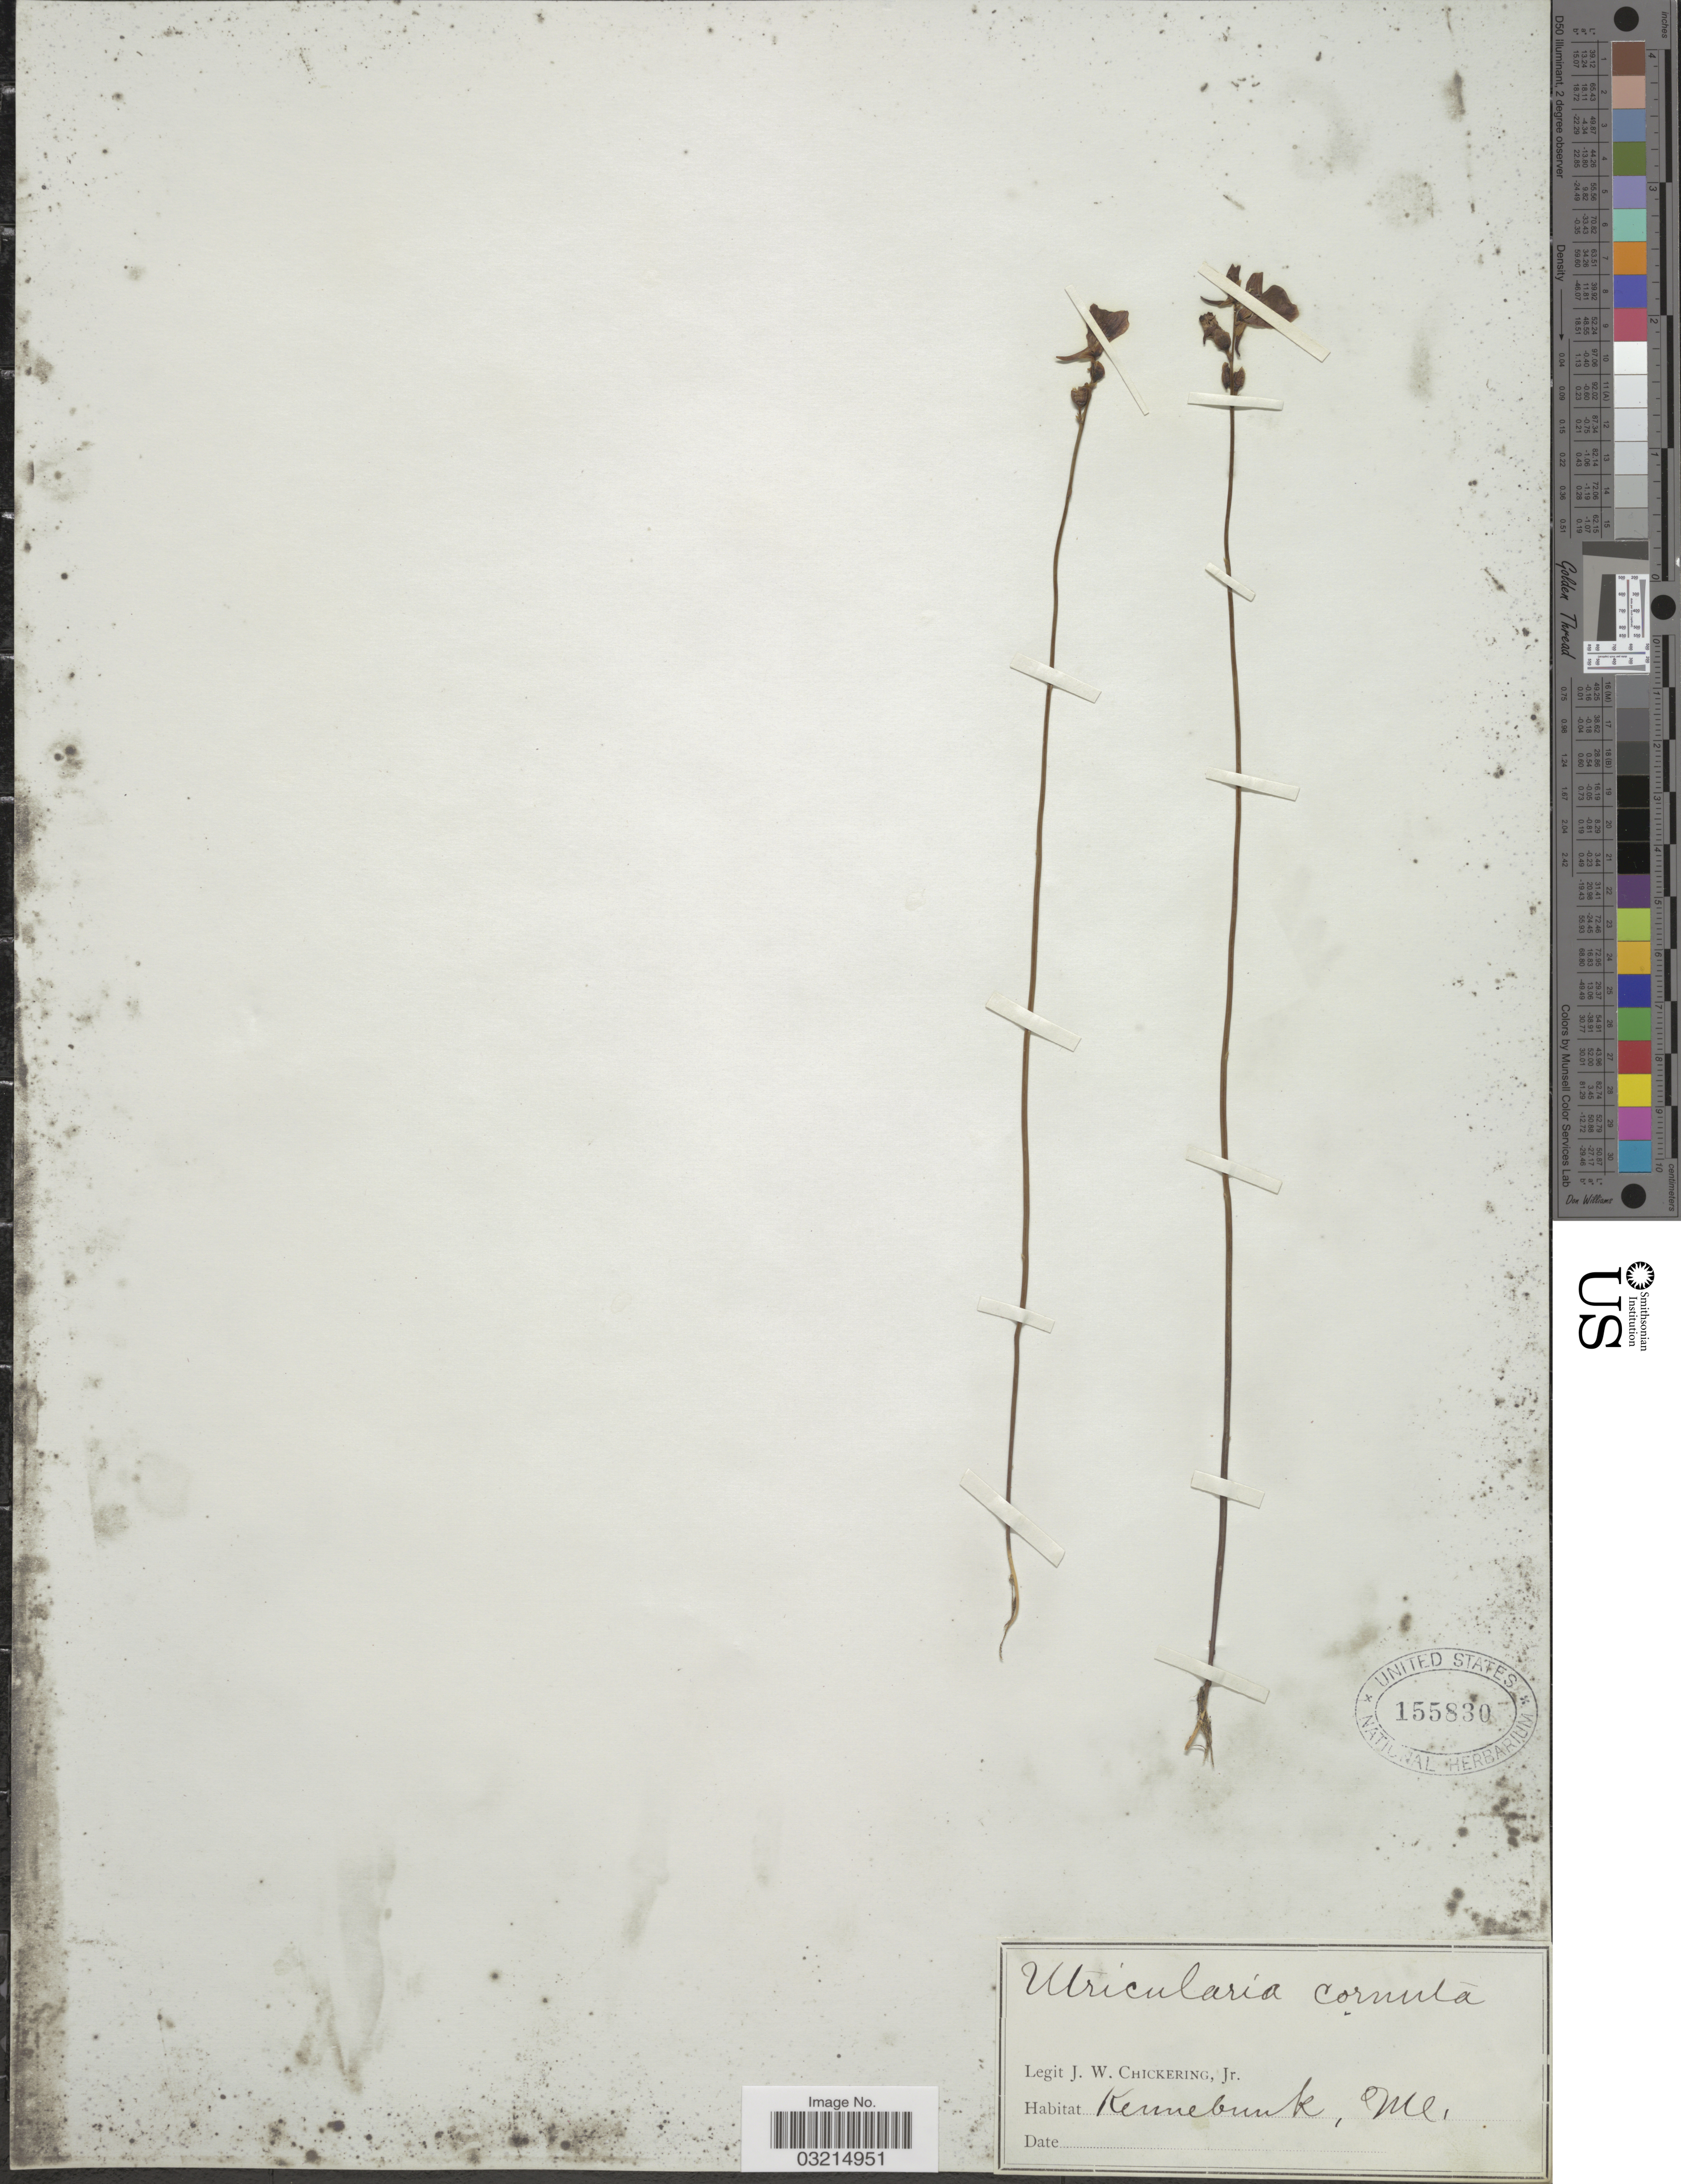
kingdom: Plantae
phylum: Tracheophyta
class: Magnoliopsida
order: Lamiales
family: Lentibulariaceae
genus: Utricularia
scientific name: Utricularia cornuta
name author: Michx.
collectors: J. W. Chickering Jr.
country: United States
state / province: Maine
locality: Kennebunk.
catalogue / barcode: US 155830